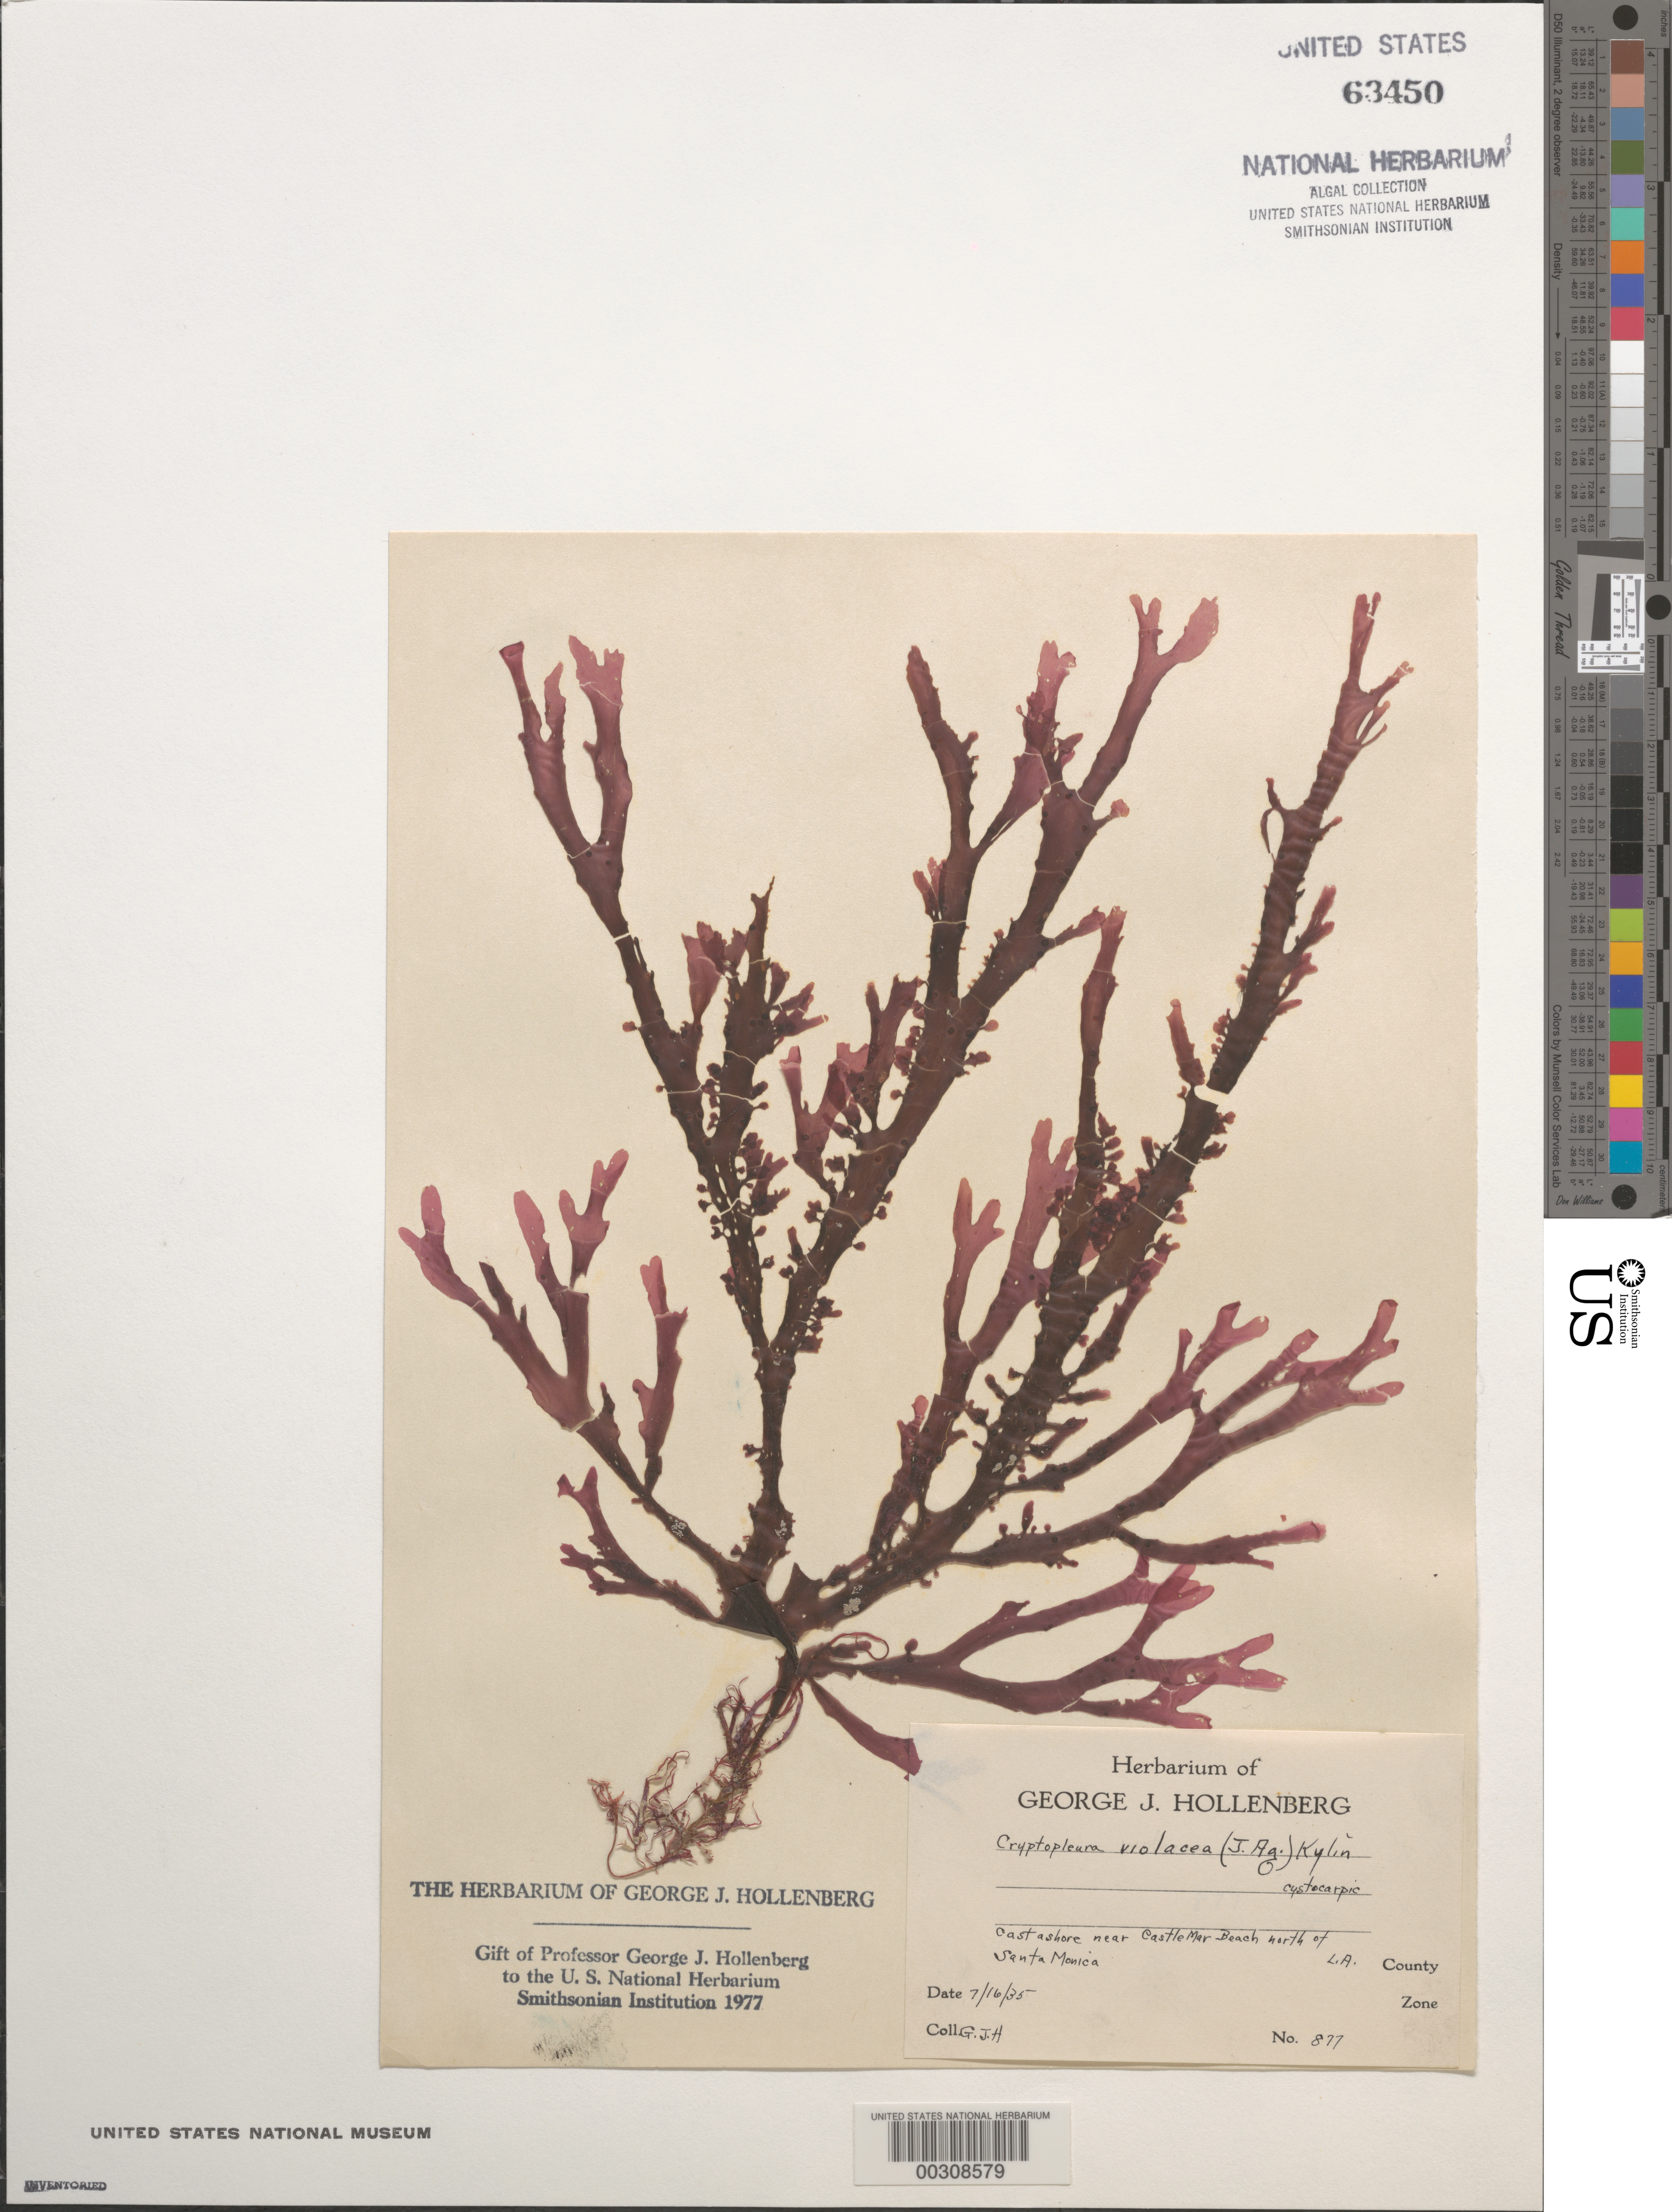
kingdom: Plantae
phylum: Rhodophyta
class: Florideophyceae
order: Ceramiales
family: Delesseriaceae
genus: Cryptopleura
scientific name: Cryptopleura violacea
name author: (J. Ag.) Kylin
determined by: Hollenberg, George J.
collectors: G. Hollenberg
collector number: GJH 877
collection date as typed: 16 Jul 1935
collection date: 1935-07-16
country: United States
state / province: California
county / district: Los Angeles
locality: Near Castle Mar Beach, north of Santa Monica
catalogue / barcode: US 63450